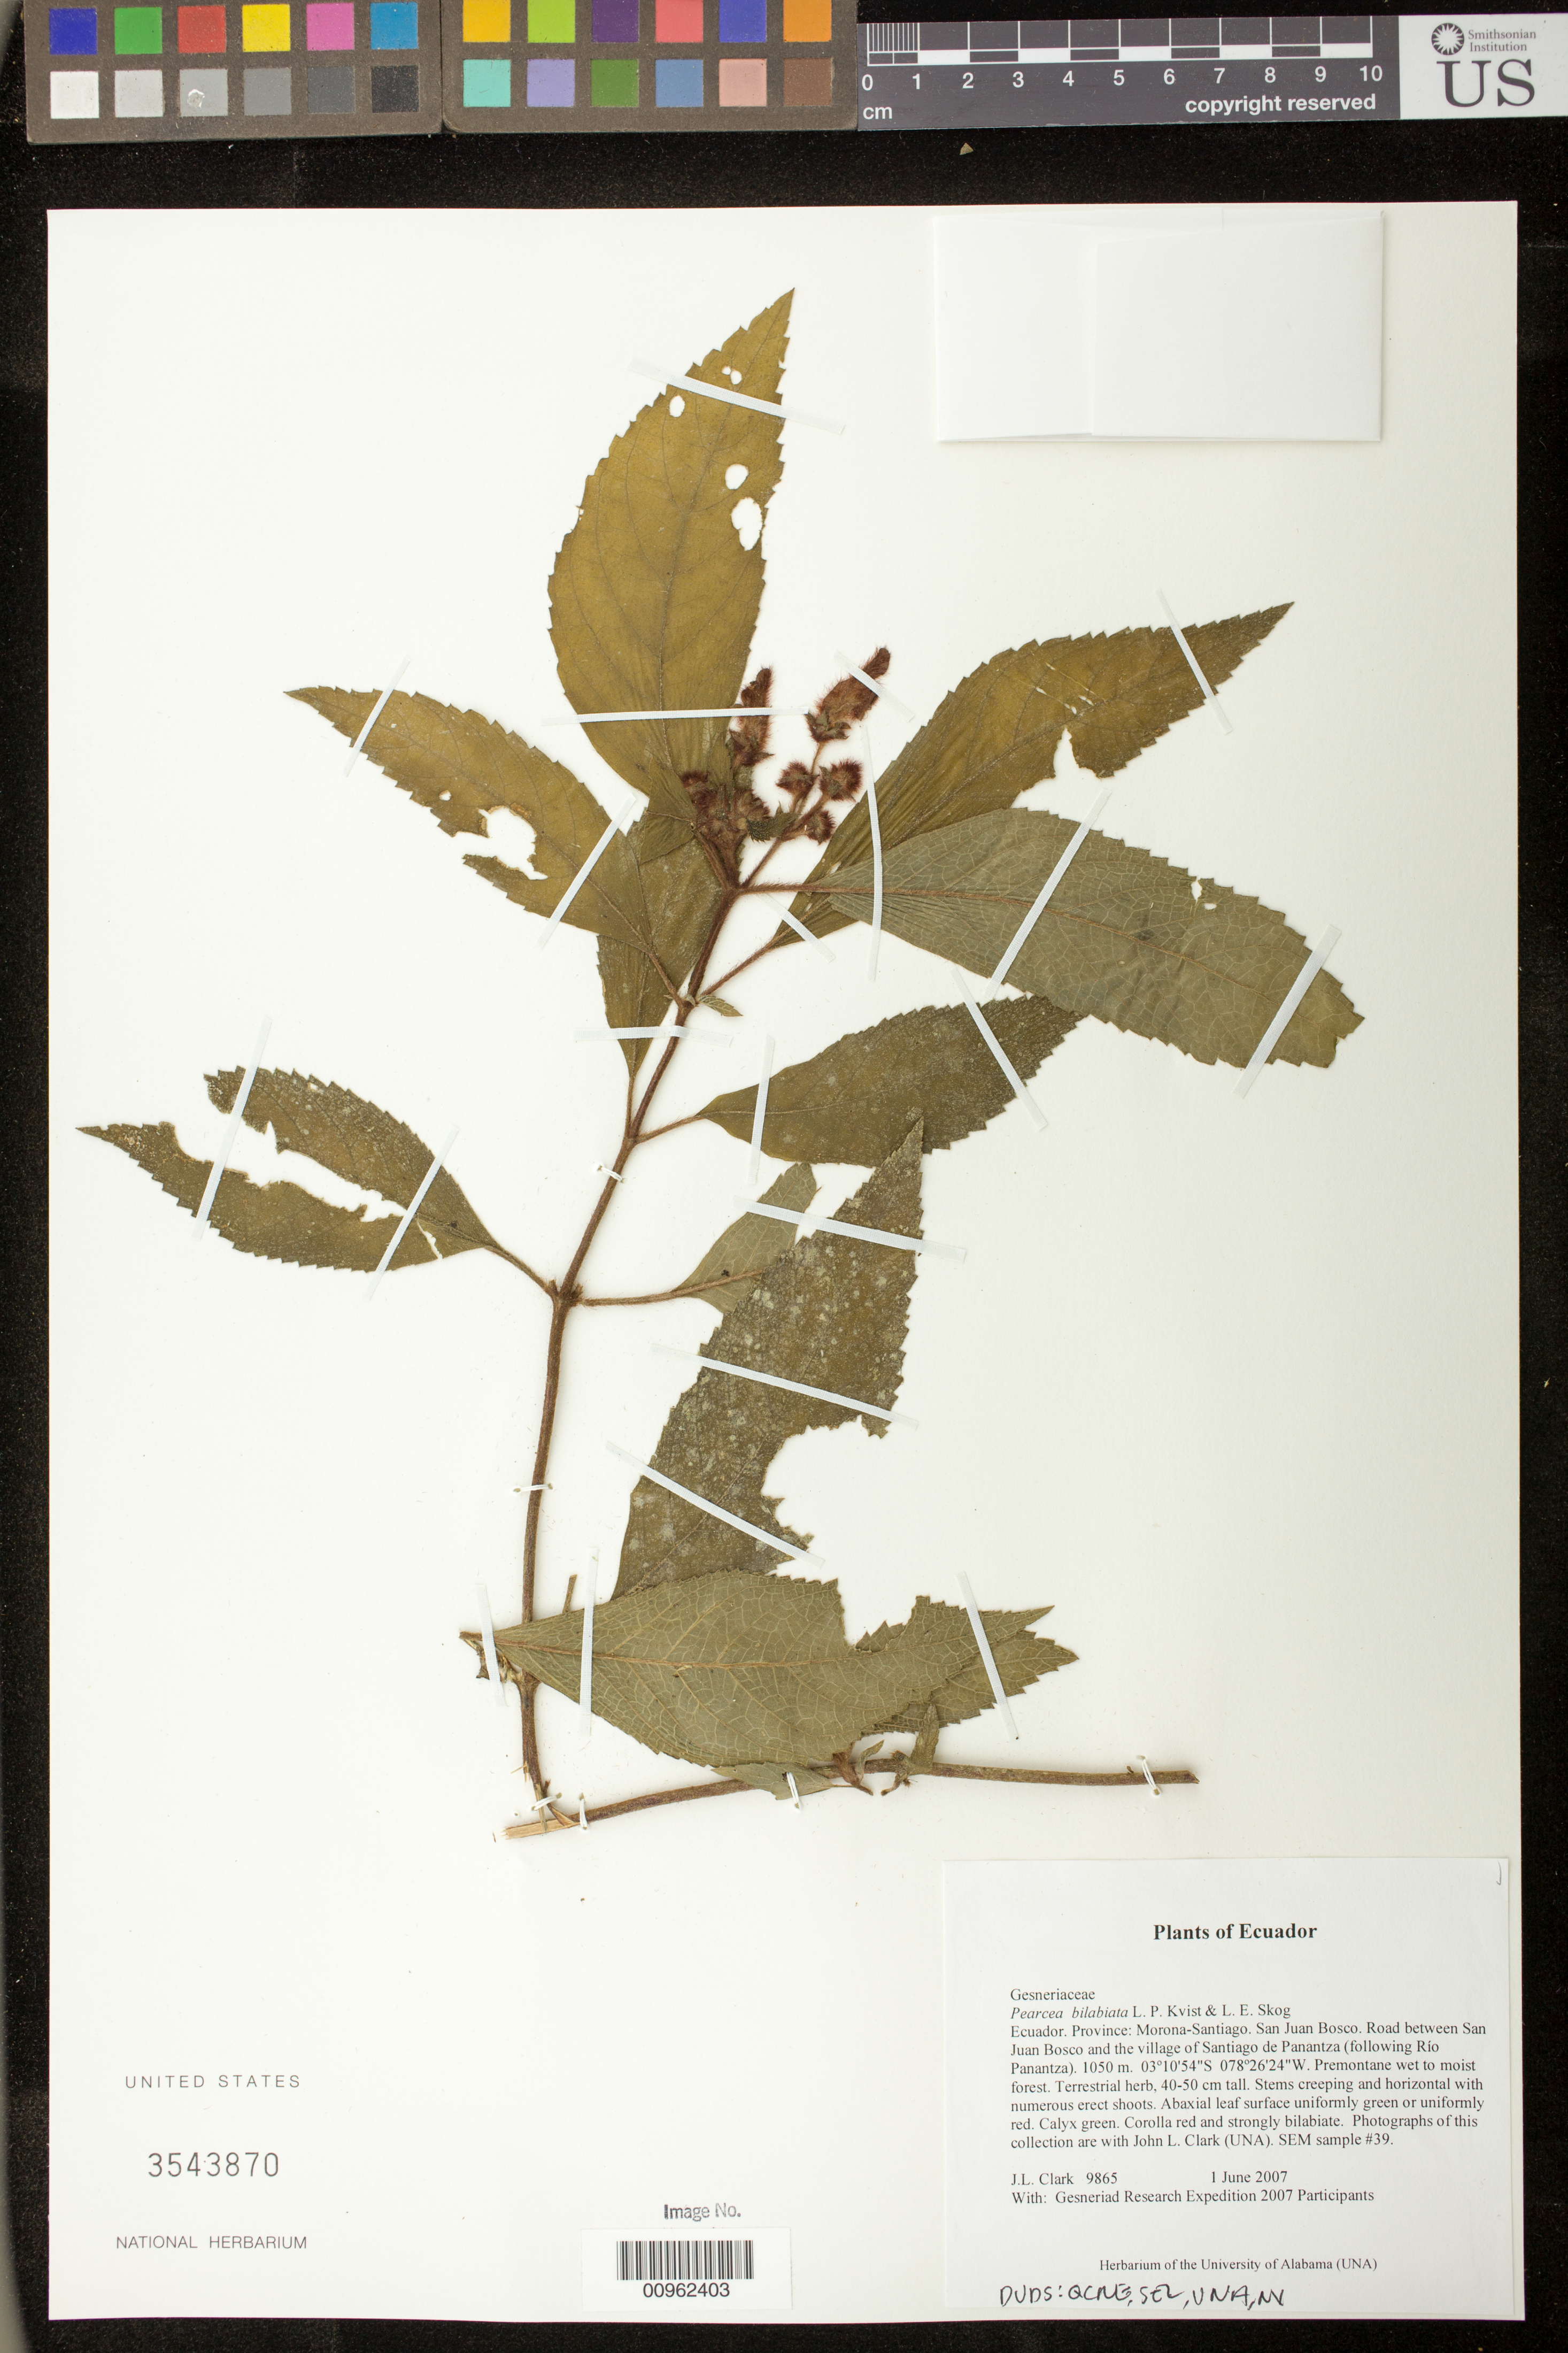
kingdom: Plantae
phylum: Tracheophyta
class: Magnoliopsida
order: Lamiales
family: Gesneriaceae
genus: Pearcea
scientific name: Pearcea bilabiata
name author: L.P. Kvist & L.E. Skog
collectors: J. L. Clark & Gesneriad Research Expedition 2007 Participants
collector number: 9865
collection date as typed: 01 Jun 2007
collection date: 2007-06-01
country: Ecuador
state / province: Morona-Santiago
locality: San Juan Bosco. Road between San Juan Bosco and the village of Santiago de Panantza (following Río Panantza)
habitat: Premontane wet to moist forest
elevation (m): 1050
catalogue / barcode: US 3543870